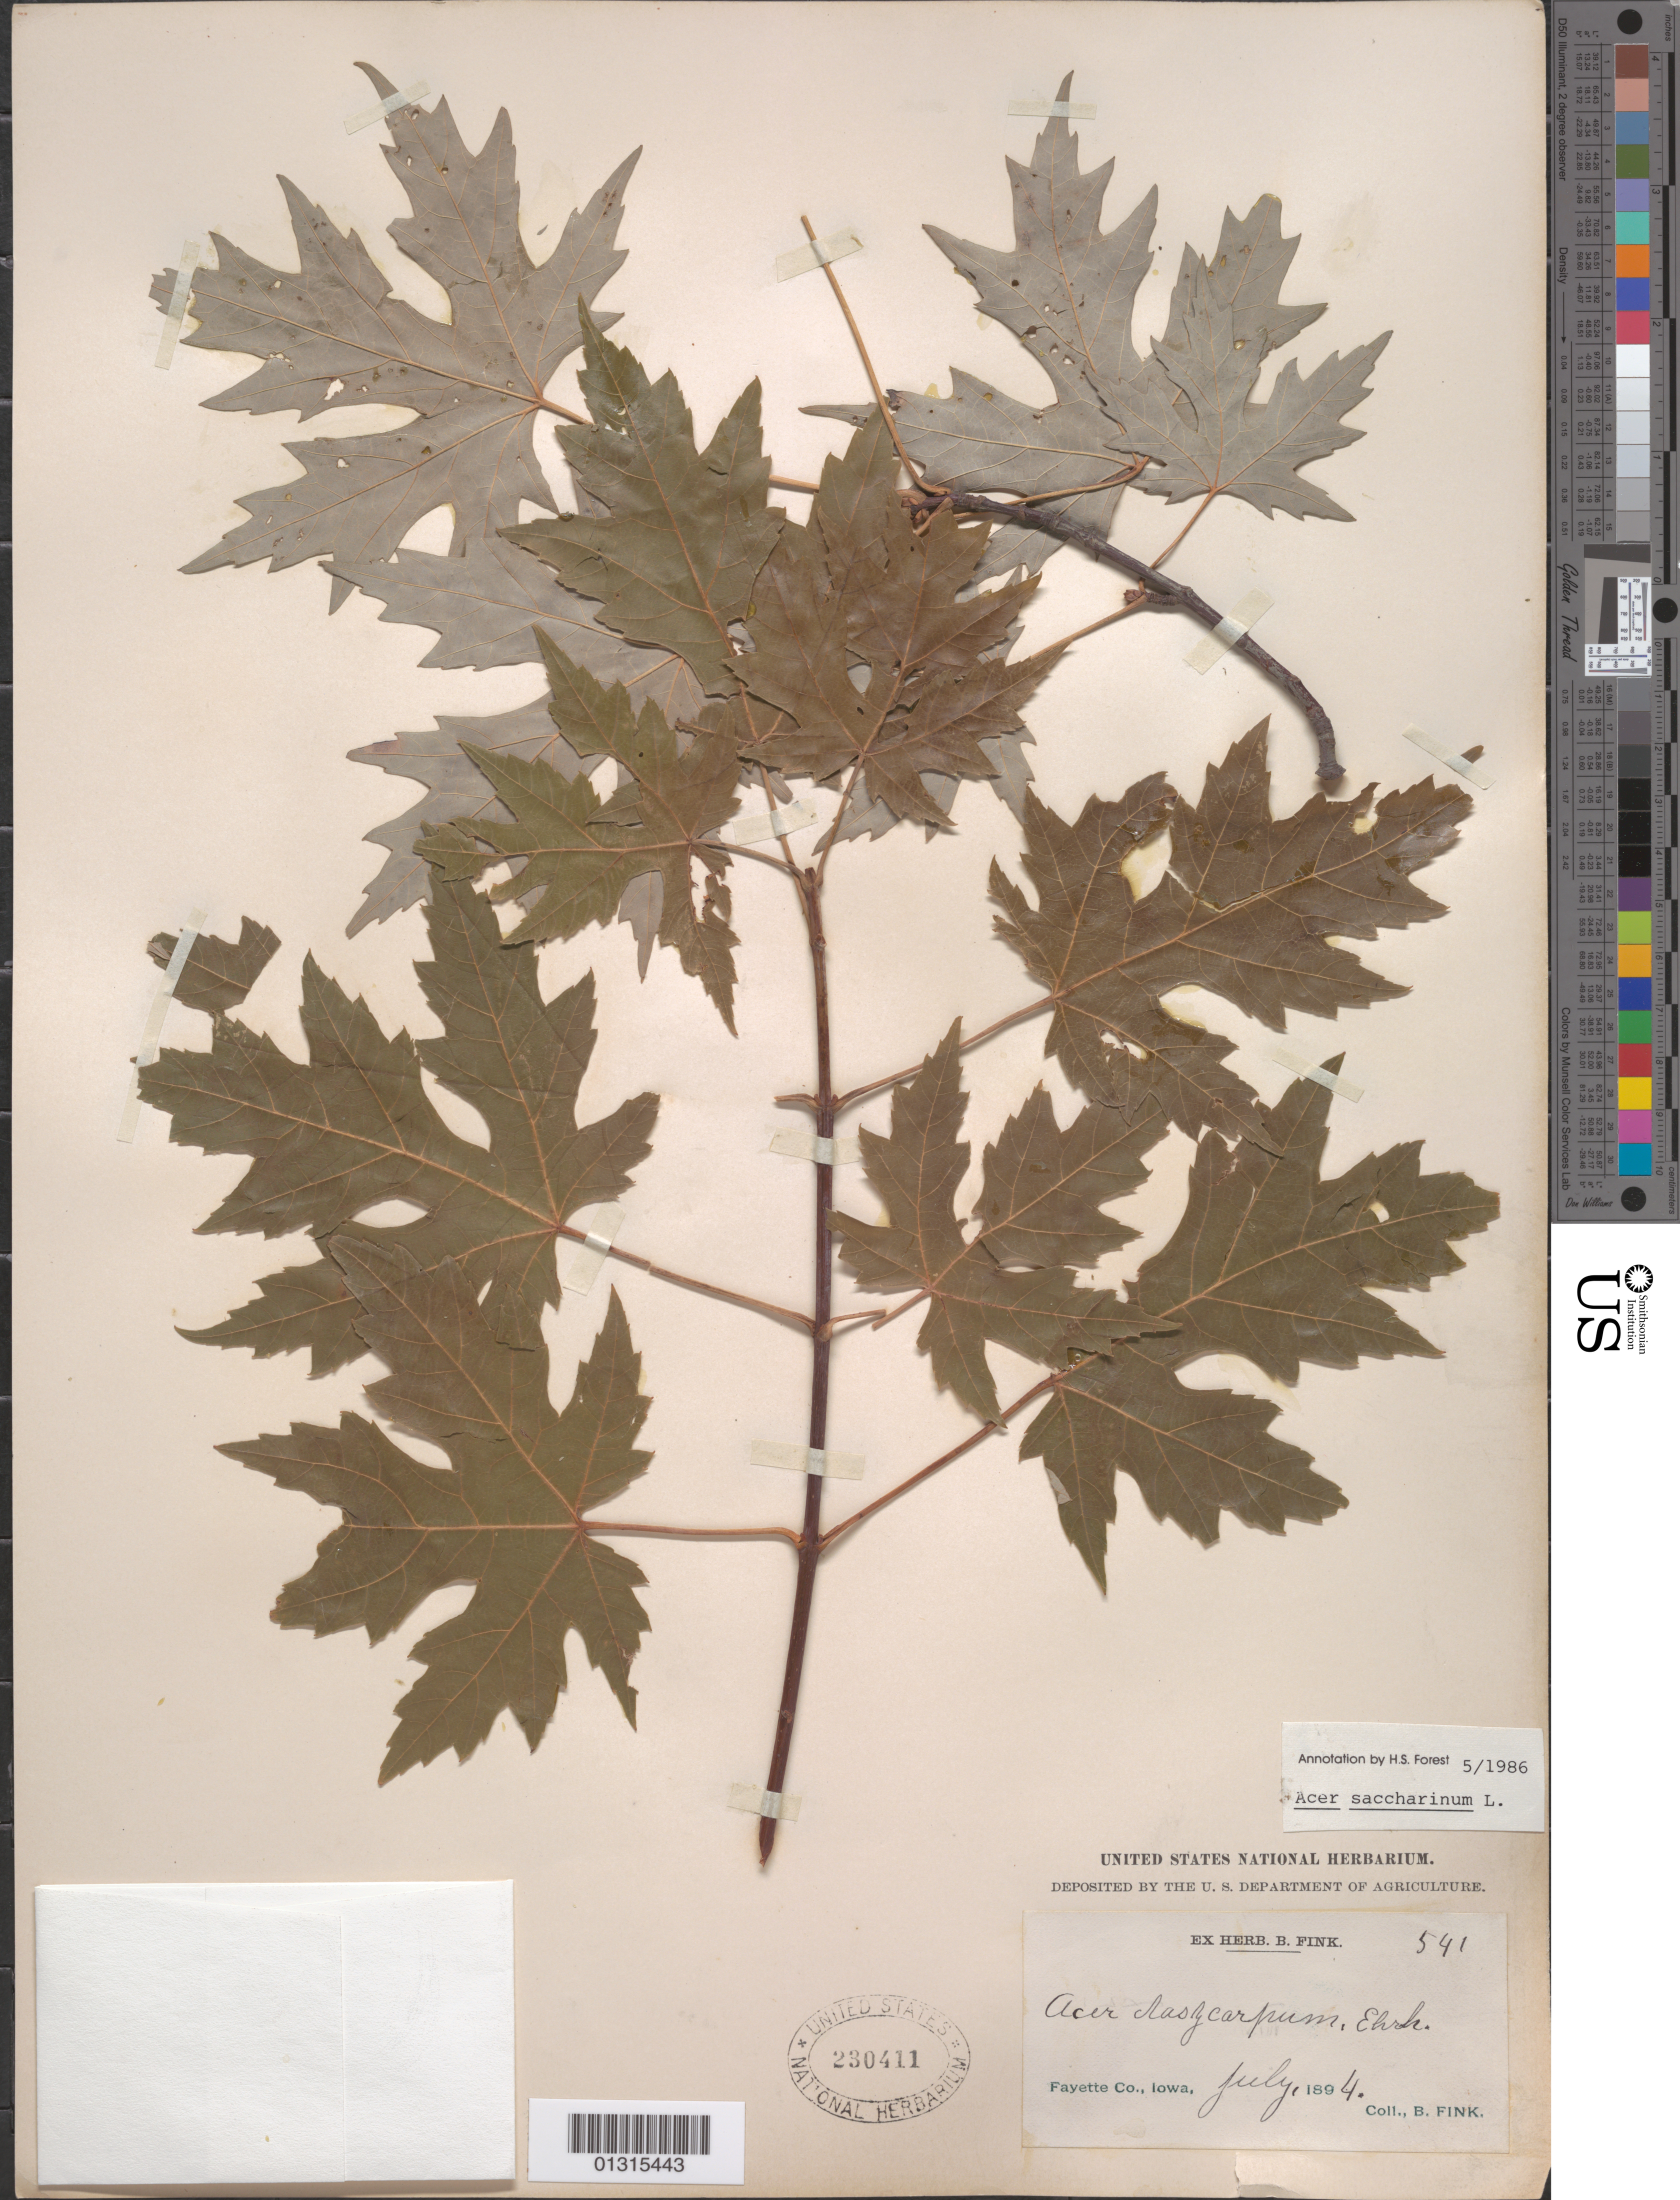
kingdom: Plantae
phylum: Tracheophyta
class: Magnoliopsida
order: Sapindales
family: Sapindaceae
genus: Acer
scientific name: Acer saccharinum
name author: L.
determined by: Forest, H. S.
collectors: B. Fink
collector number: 541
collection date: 1894-07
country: United States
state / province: Iowa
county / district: Fayette County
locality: Fayette County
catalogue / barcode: US 230411